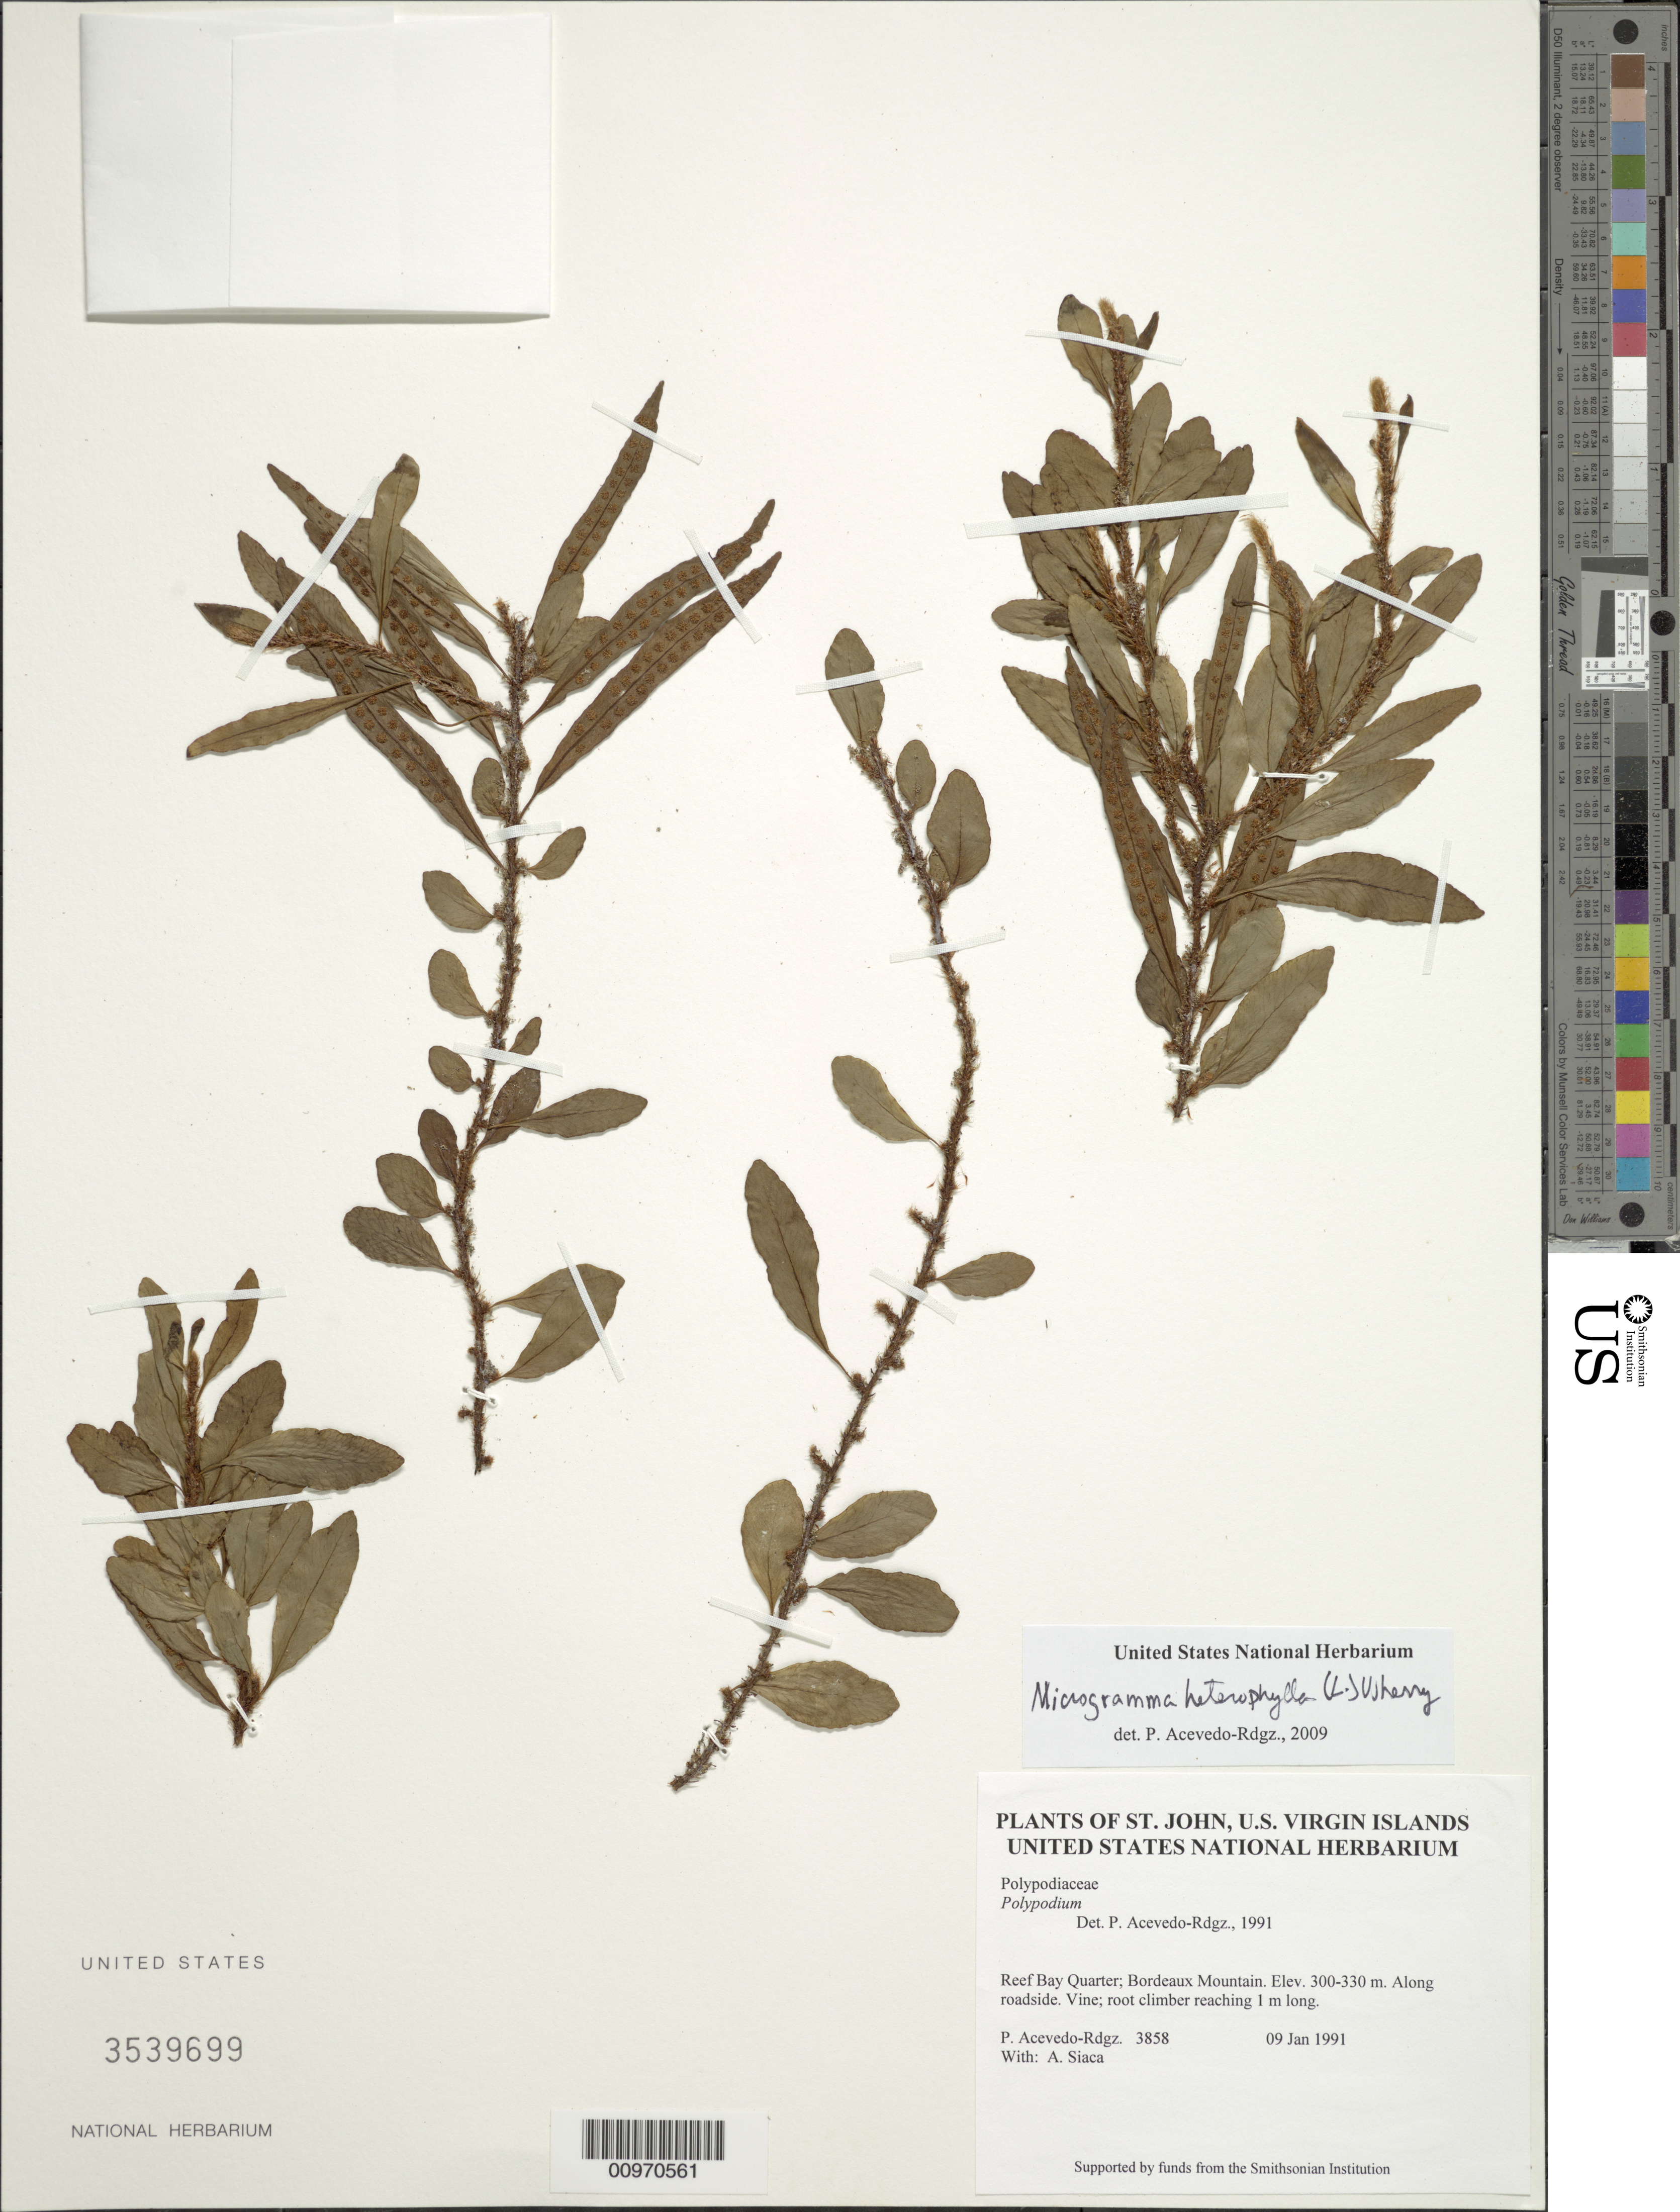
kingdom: Plantae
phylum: Tracheophyta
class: Polypodiopsida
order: Polypodiales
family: Polypodiaceae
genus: Microgramma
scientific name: Microgramma heterophylla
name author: (L.) Wherry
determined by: Acevedo-Rodríguez, P., (BOT), Smithsonian Institution - National Museum of Natural History (UNITED STATES)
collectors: P. Acevedo-Rodr. & A. Siaca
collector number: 3858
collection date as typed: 09 Jan 1991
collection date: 1991-01-09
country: U.S. Virgin Islands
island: St. John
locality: Reef Bay Quarter; Bordeaux Mountain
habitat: Along roadside.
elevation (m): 300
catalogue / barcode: US 3539699